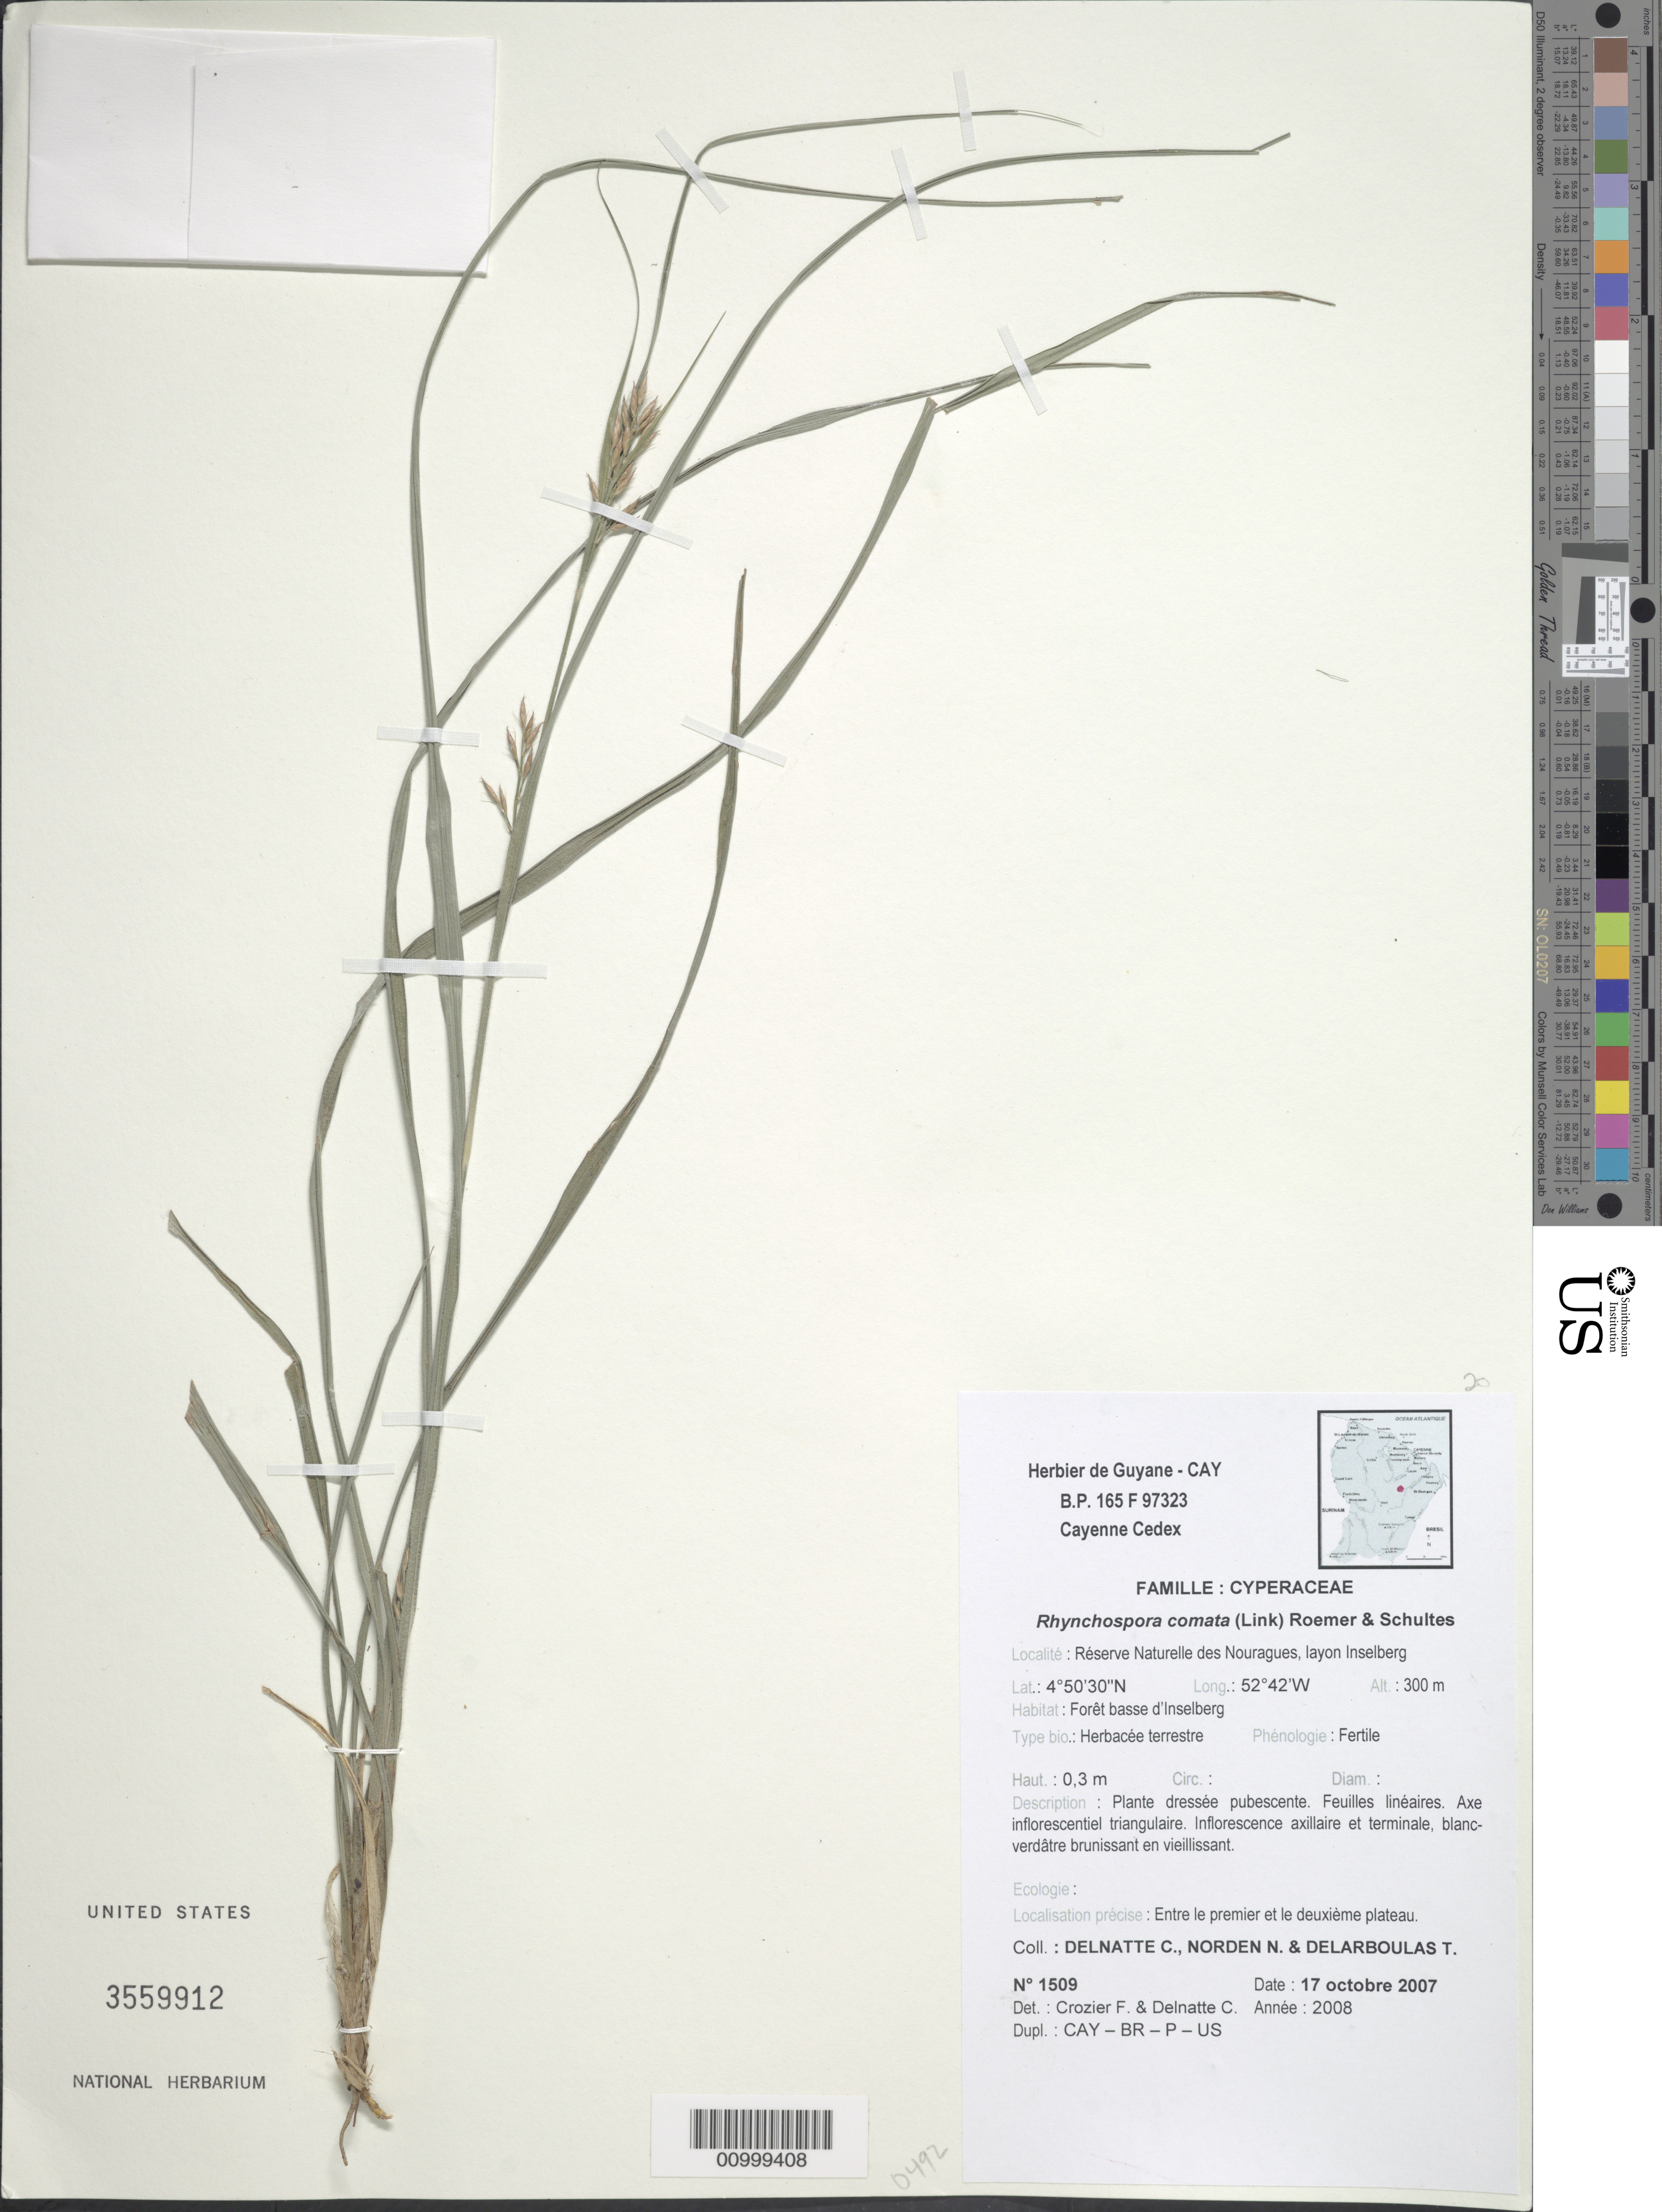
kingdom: Plantae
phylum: Tracheophyta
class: Liliopsida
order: Poales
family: Cyperaceae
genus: Rhynchospora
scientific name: Rhynchospora comata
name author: (Link) Schult.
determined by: Crozier, F.; Delnatte, C.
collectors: C. Delnatte, N. Norden & T. Delarboulas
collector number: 1509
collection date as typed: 17-Oct-07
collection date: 2007-10-17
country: French Guiana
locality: Reserve Naturelle des Nouragues, Iayon Inselberg. Entre le premier et le deuxieme plateau.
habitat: Foret basse d'Inselberg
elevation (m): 300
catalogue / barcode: US 3559912